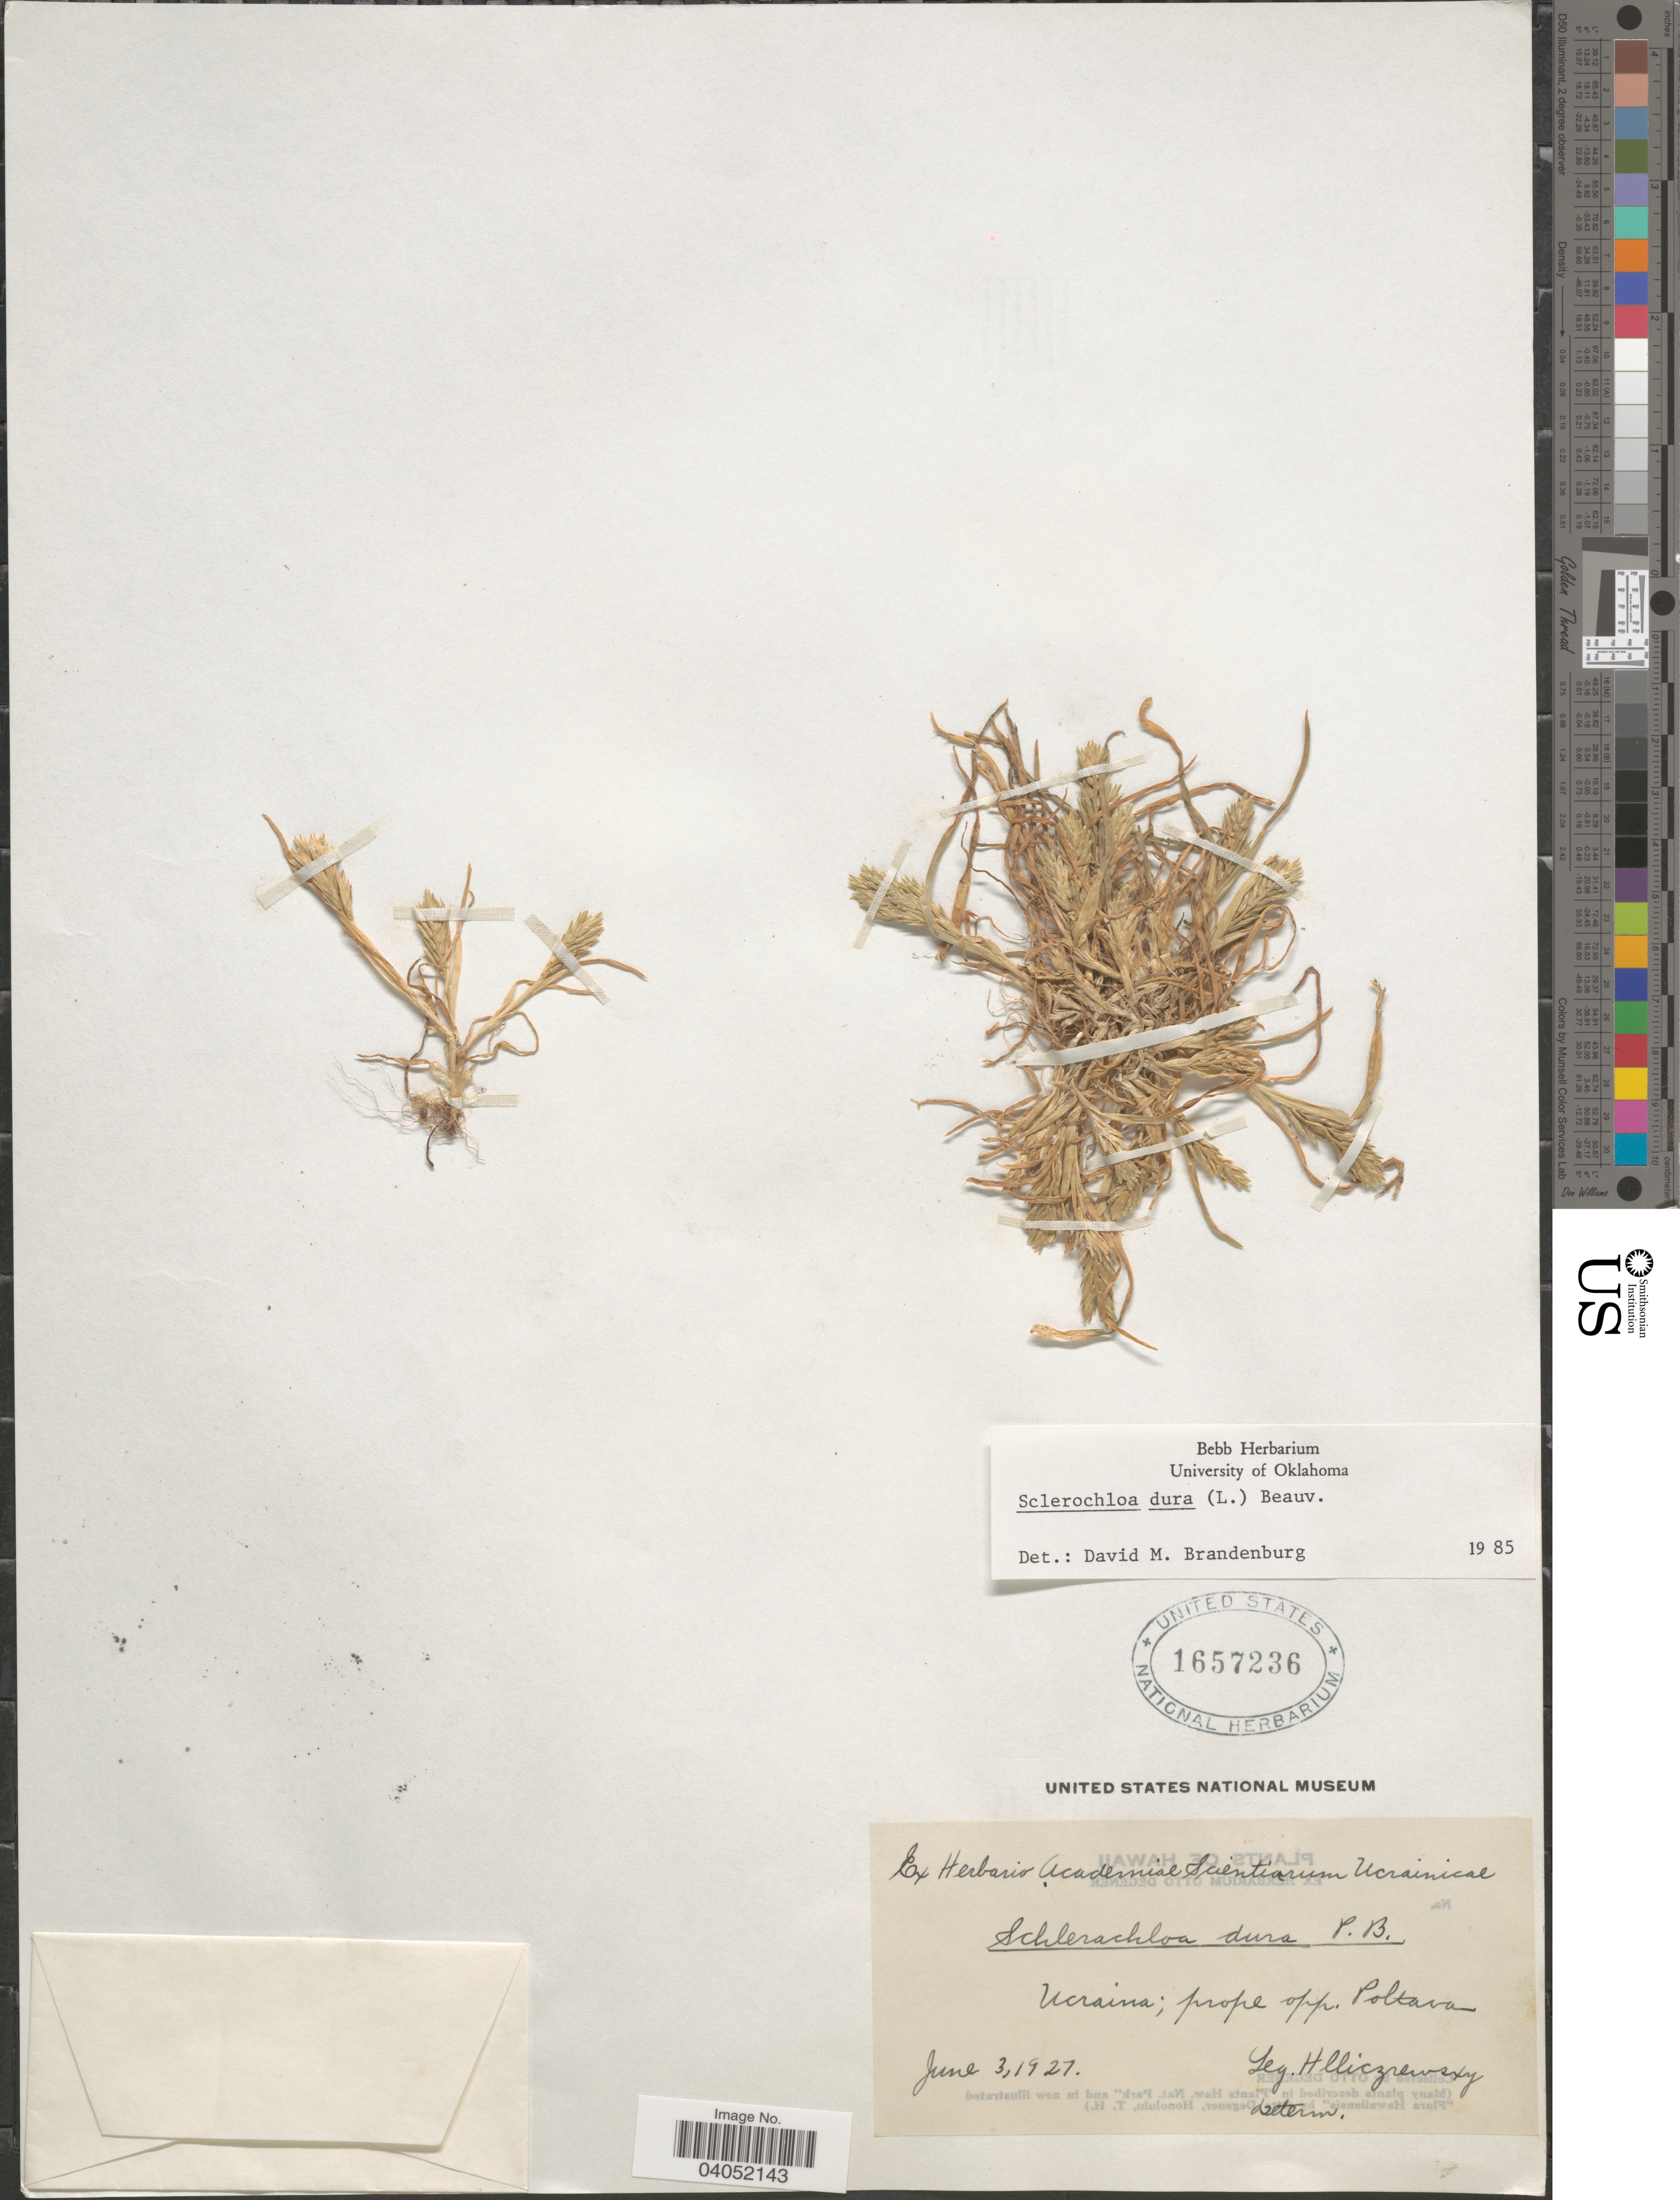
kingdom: Plantae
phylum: Tracheophyta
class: Liliopsida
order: Poales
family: Poaceae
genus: Sclerochloa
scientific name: Sclerochloa dura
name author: (L.) P. Beauv.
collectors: Hlliczrewsky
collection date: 1927-06-03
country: Ukraine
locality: Prope opp. Poltava.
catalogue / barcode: US 1657236